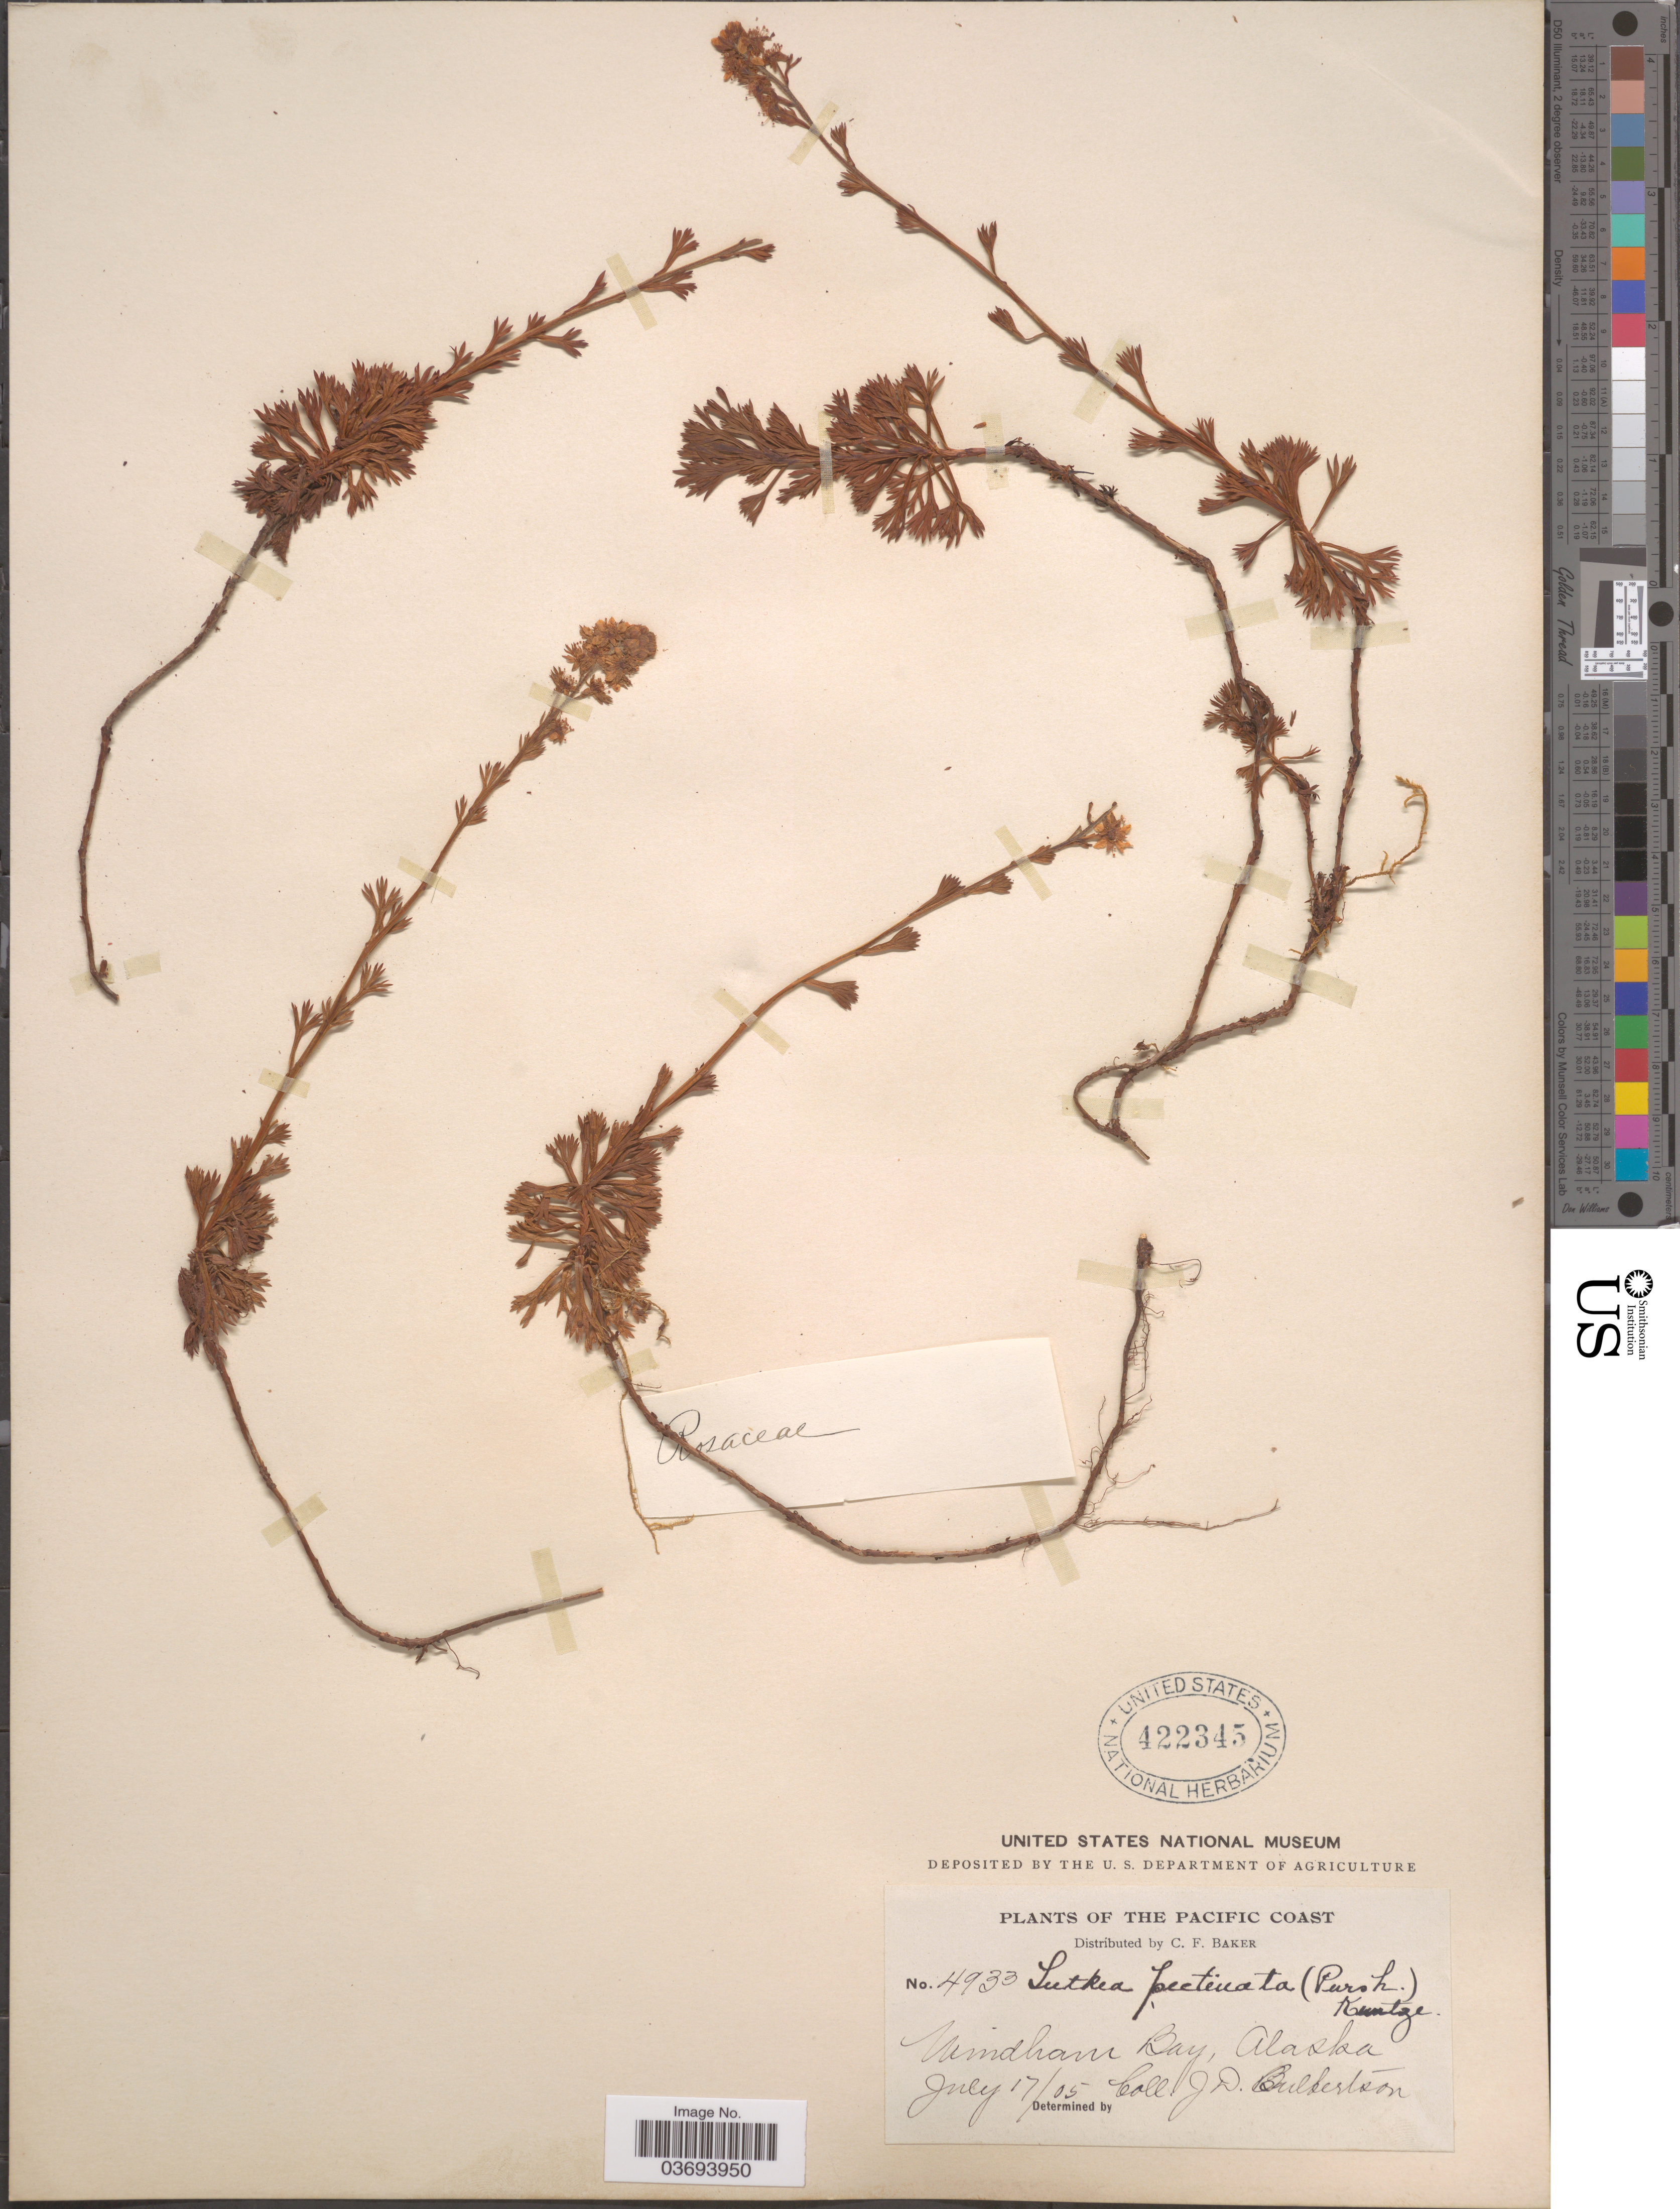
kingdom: Plantae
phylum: Tracheophyta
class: Magnoliopsida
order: Rosales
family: Rosaceae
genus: Luetkea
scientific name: Luetkea pectinata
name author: (Pursh) Kuntze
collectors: J. Culbertson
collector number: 4933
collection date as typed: Transcribed d/m/y: 17/7/5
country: United States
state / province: Alaska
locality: The Pacific Coast. Windham Bay.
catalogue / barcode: US 422345